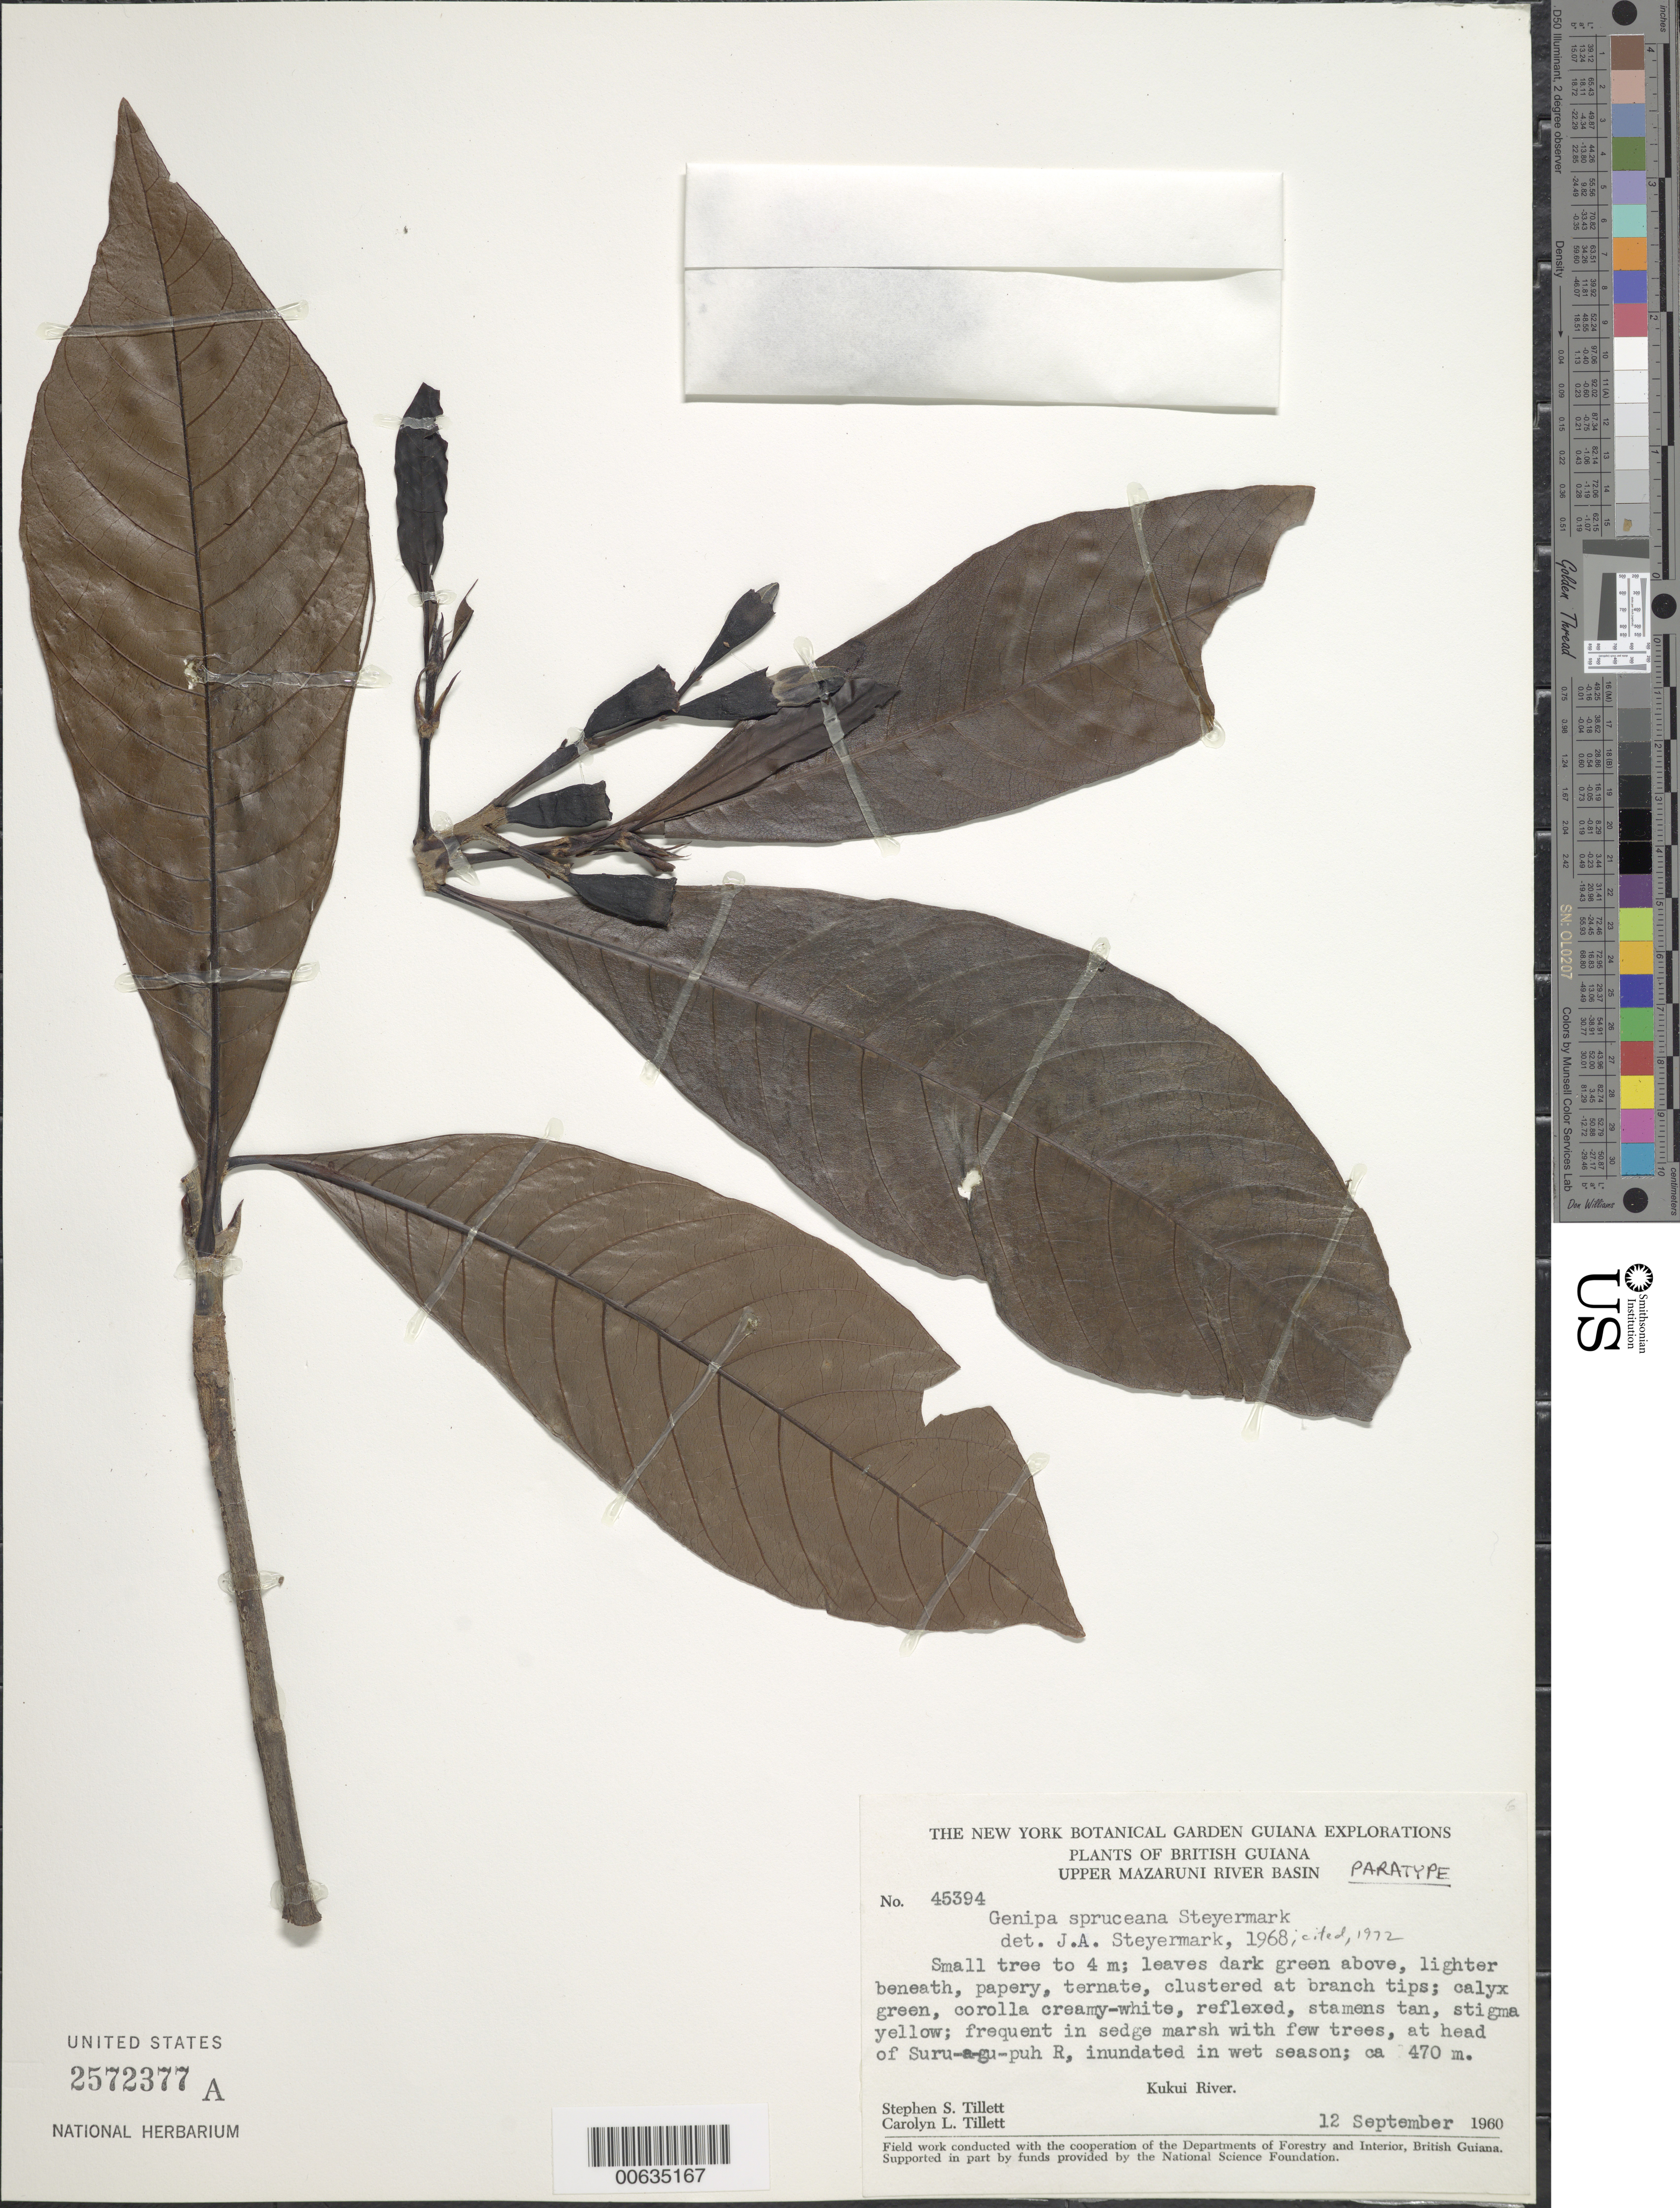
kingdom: Plantae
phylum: Tracheophyta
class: Magnoliopsida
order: Gentianales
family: Rubiaceae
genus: Genipa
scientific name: Genipa spruceana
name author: Steyerm.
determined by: Steyermark, Julian A., (VEN)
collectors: S. S. Tillett, C. L. Tillett & R. Boyan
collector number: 45394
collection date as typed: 12-Sep-60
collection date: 1960-09-12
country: Guyana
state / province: Cuyuni-Mazaruni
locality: Suruagupuh R., at the head, upper Mazaruni R. basin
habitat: Sedge marsh with few trees; inundated in wet season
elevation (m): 470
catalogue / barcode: US 2572377A